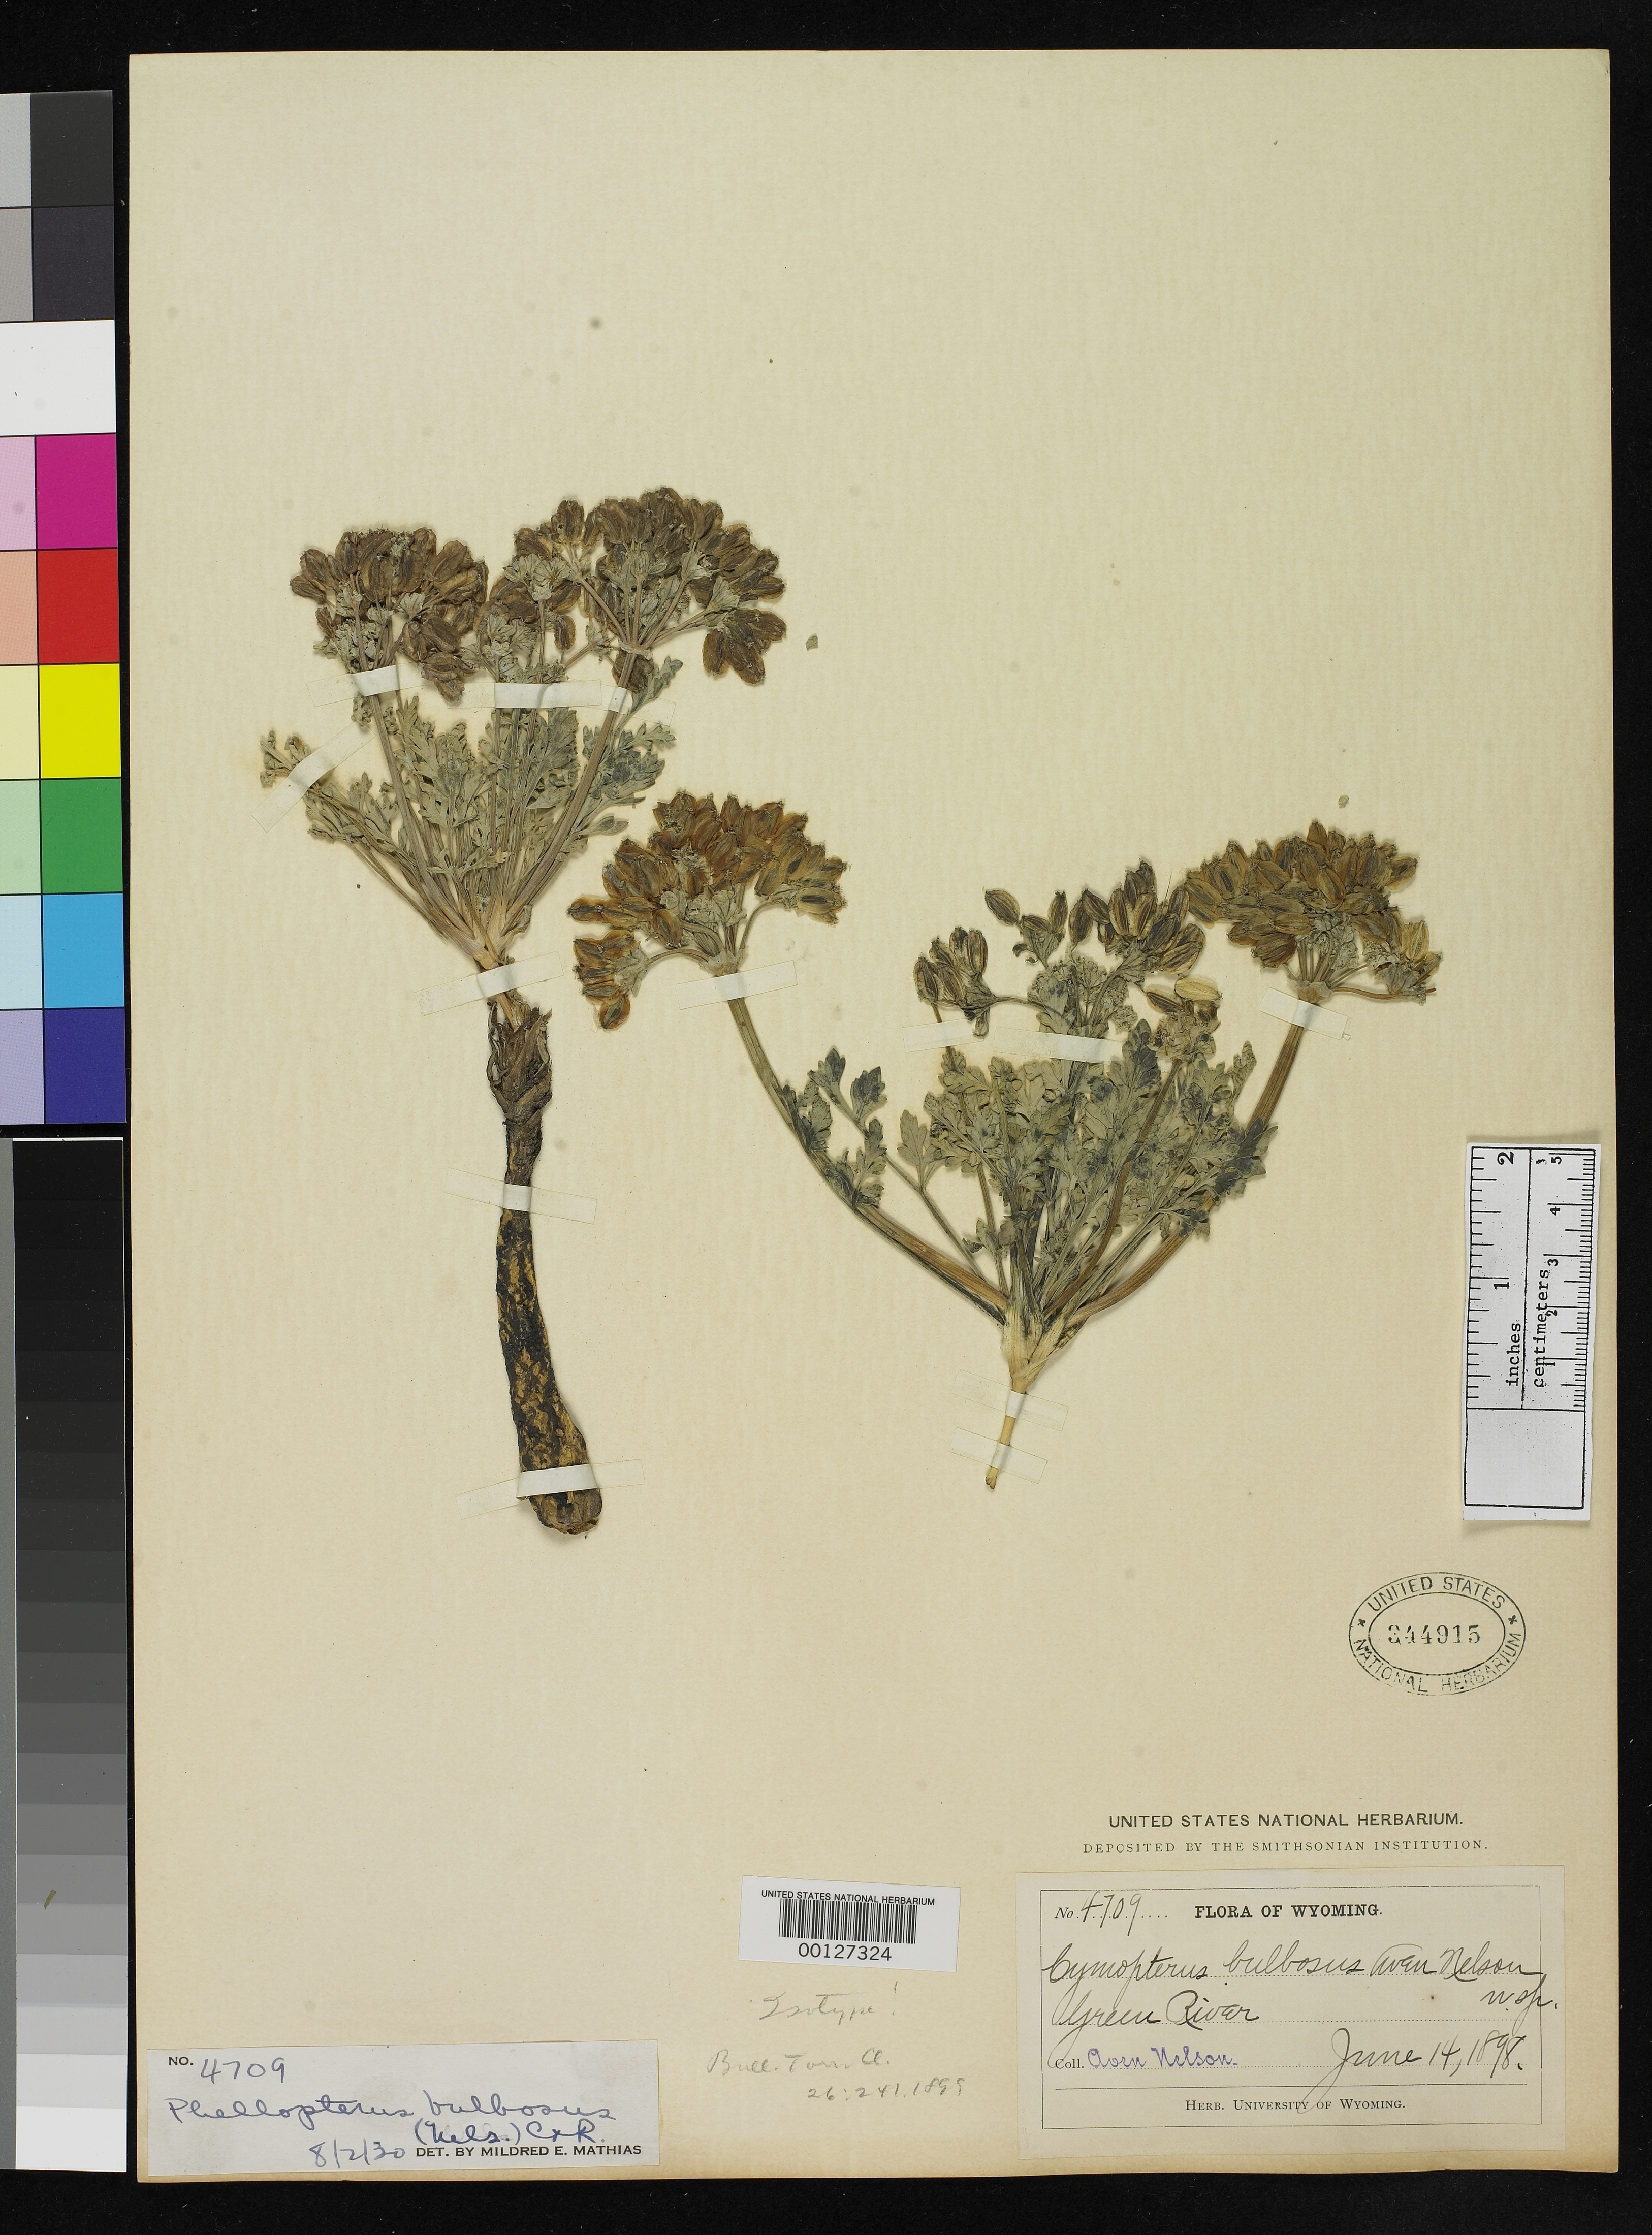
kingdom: Plantae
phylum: Tracheophyta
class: Magnoliopsida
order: Apiales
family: Apiaceae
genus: Cymopterus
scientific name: Cymopterus bullosus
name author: A. Nelson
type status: Type Collection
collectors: A. Nelson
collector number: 4709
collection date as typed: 14 Jun 1898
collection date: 1898-06-14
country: United States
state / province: Wyoming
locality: Green River.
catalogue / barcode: US 344915